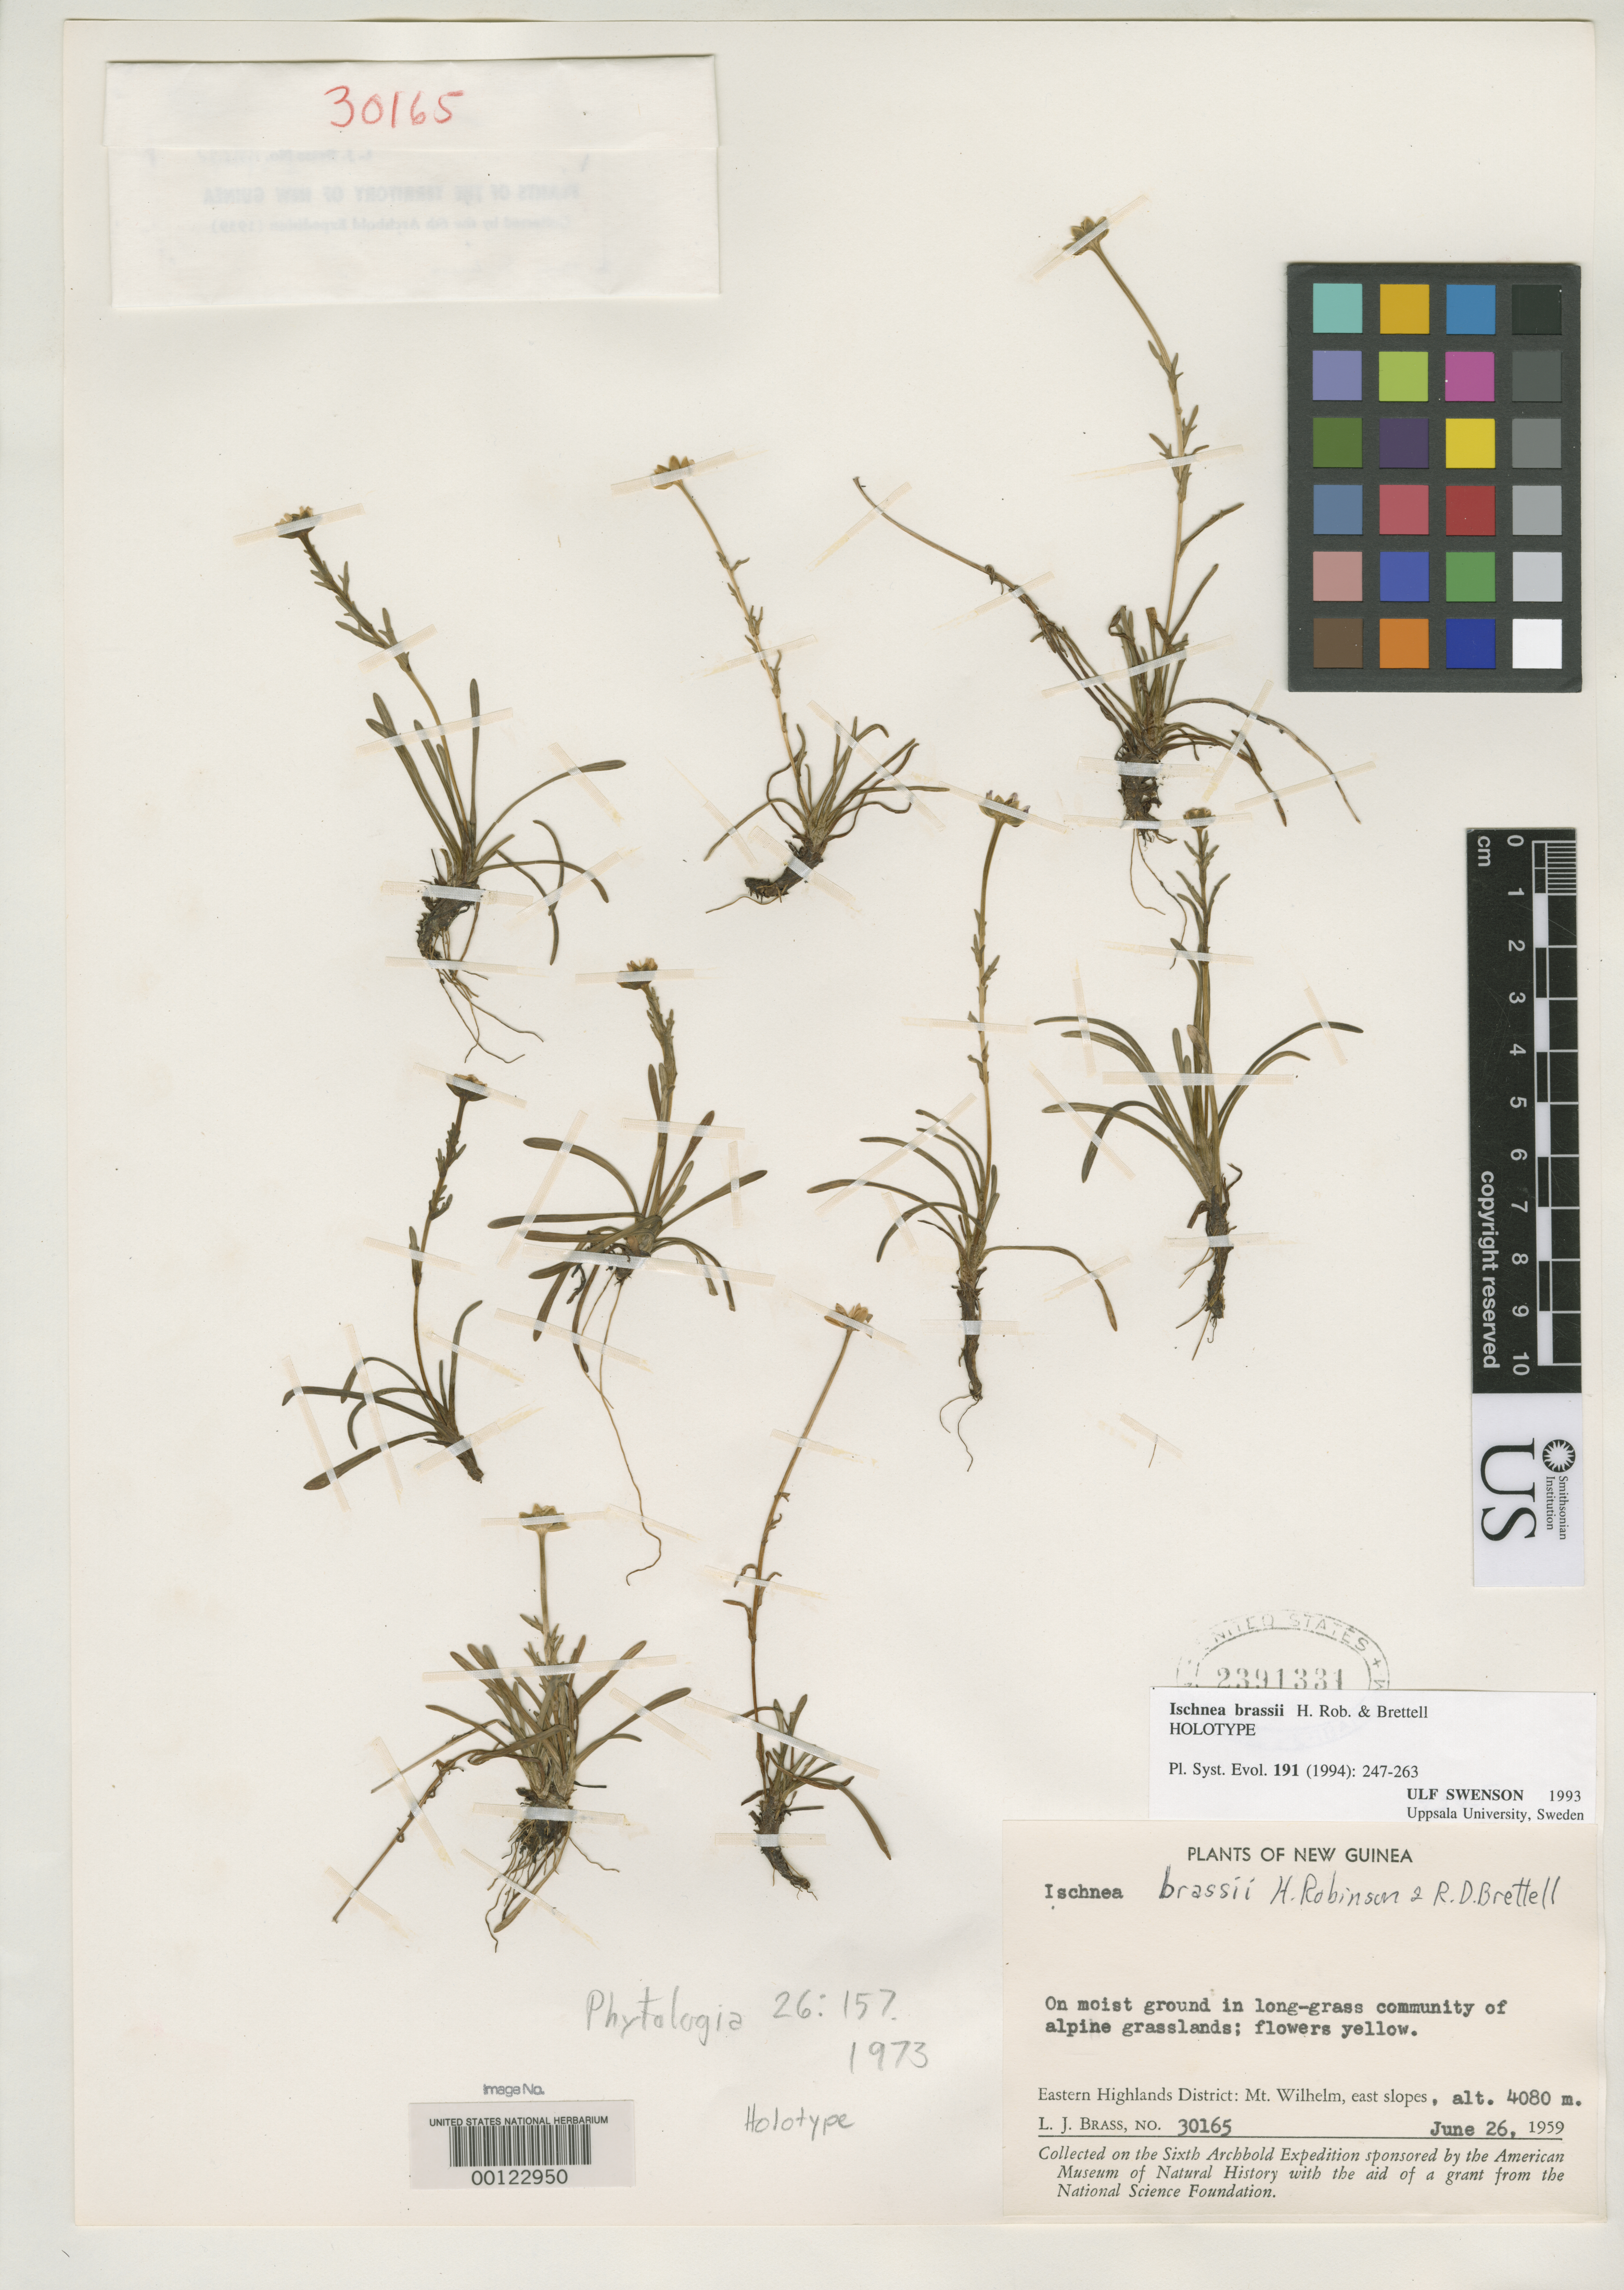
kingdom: Plantae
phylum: Tracheophyta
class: Magnoliopsida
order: Asterales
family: Asteraceae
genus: Ischnea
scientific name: Ischnea brassii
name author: H. Rob. & Brettell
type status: Holotype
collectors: L. J. Brass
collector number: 30165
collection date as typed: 26 Jun 1959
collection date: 1959-06-26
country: Papua New Guinea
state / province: Eastern Highlands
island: New Guinea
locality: Mt. Wilhelm, east slopes.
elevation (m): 4080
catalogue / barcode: US 2391331